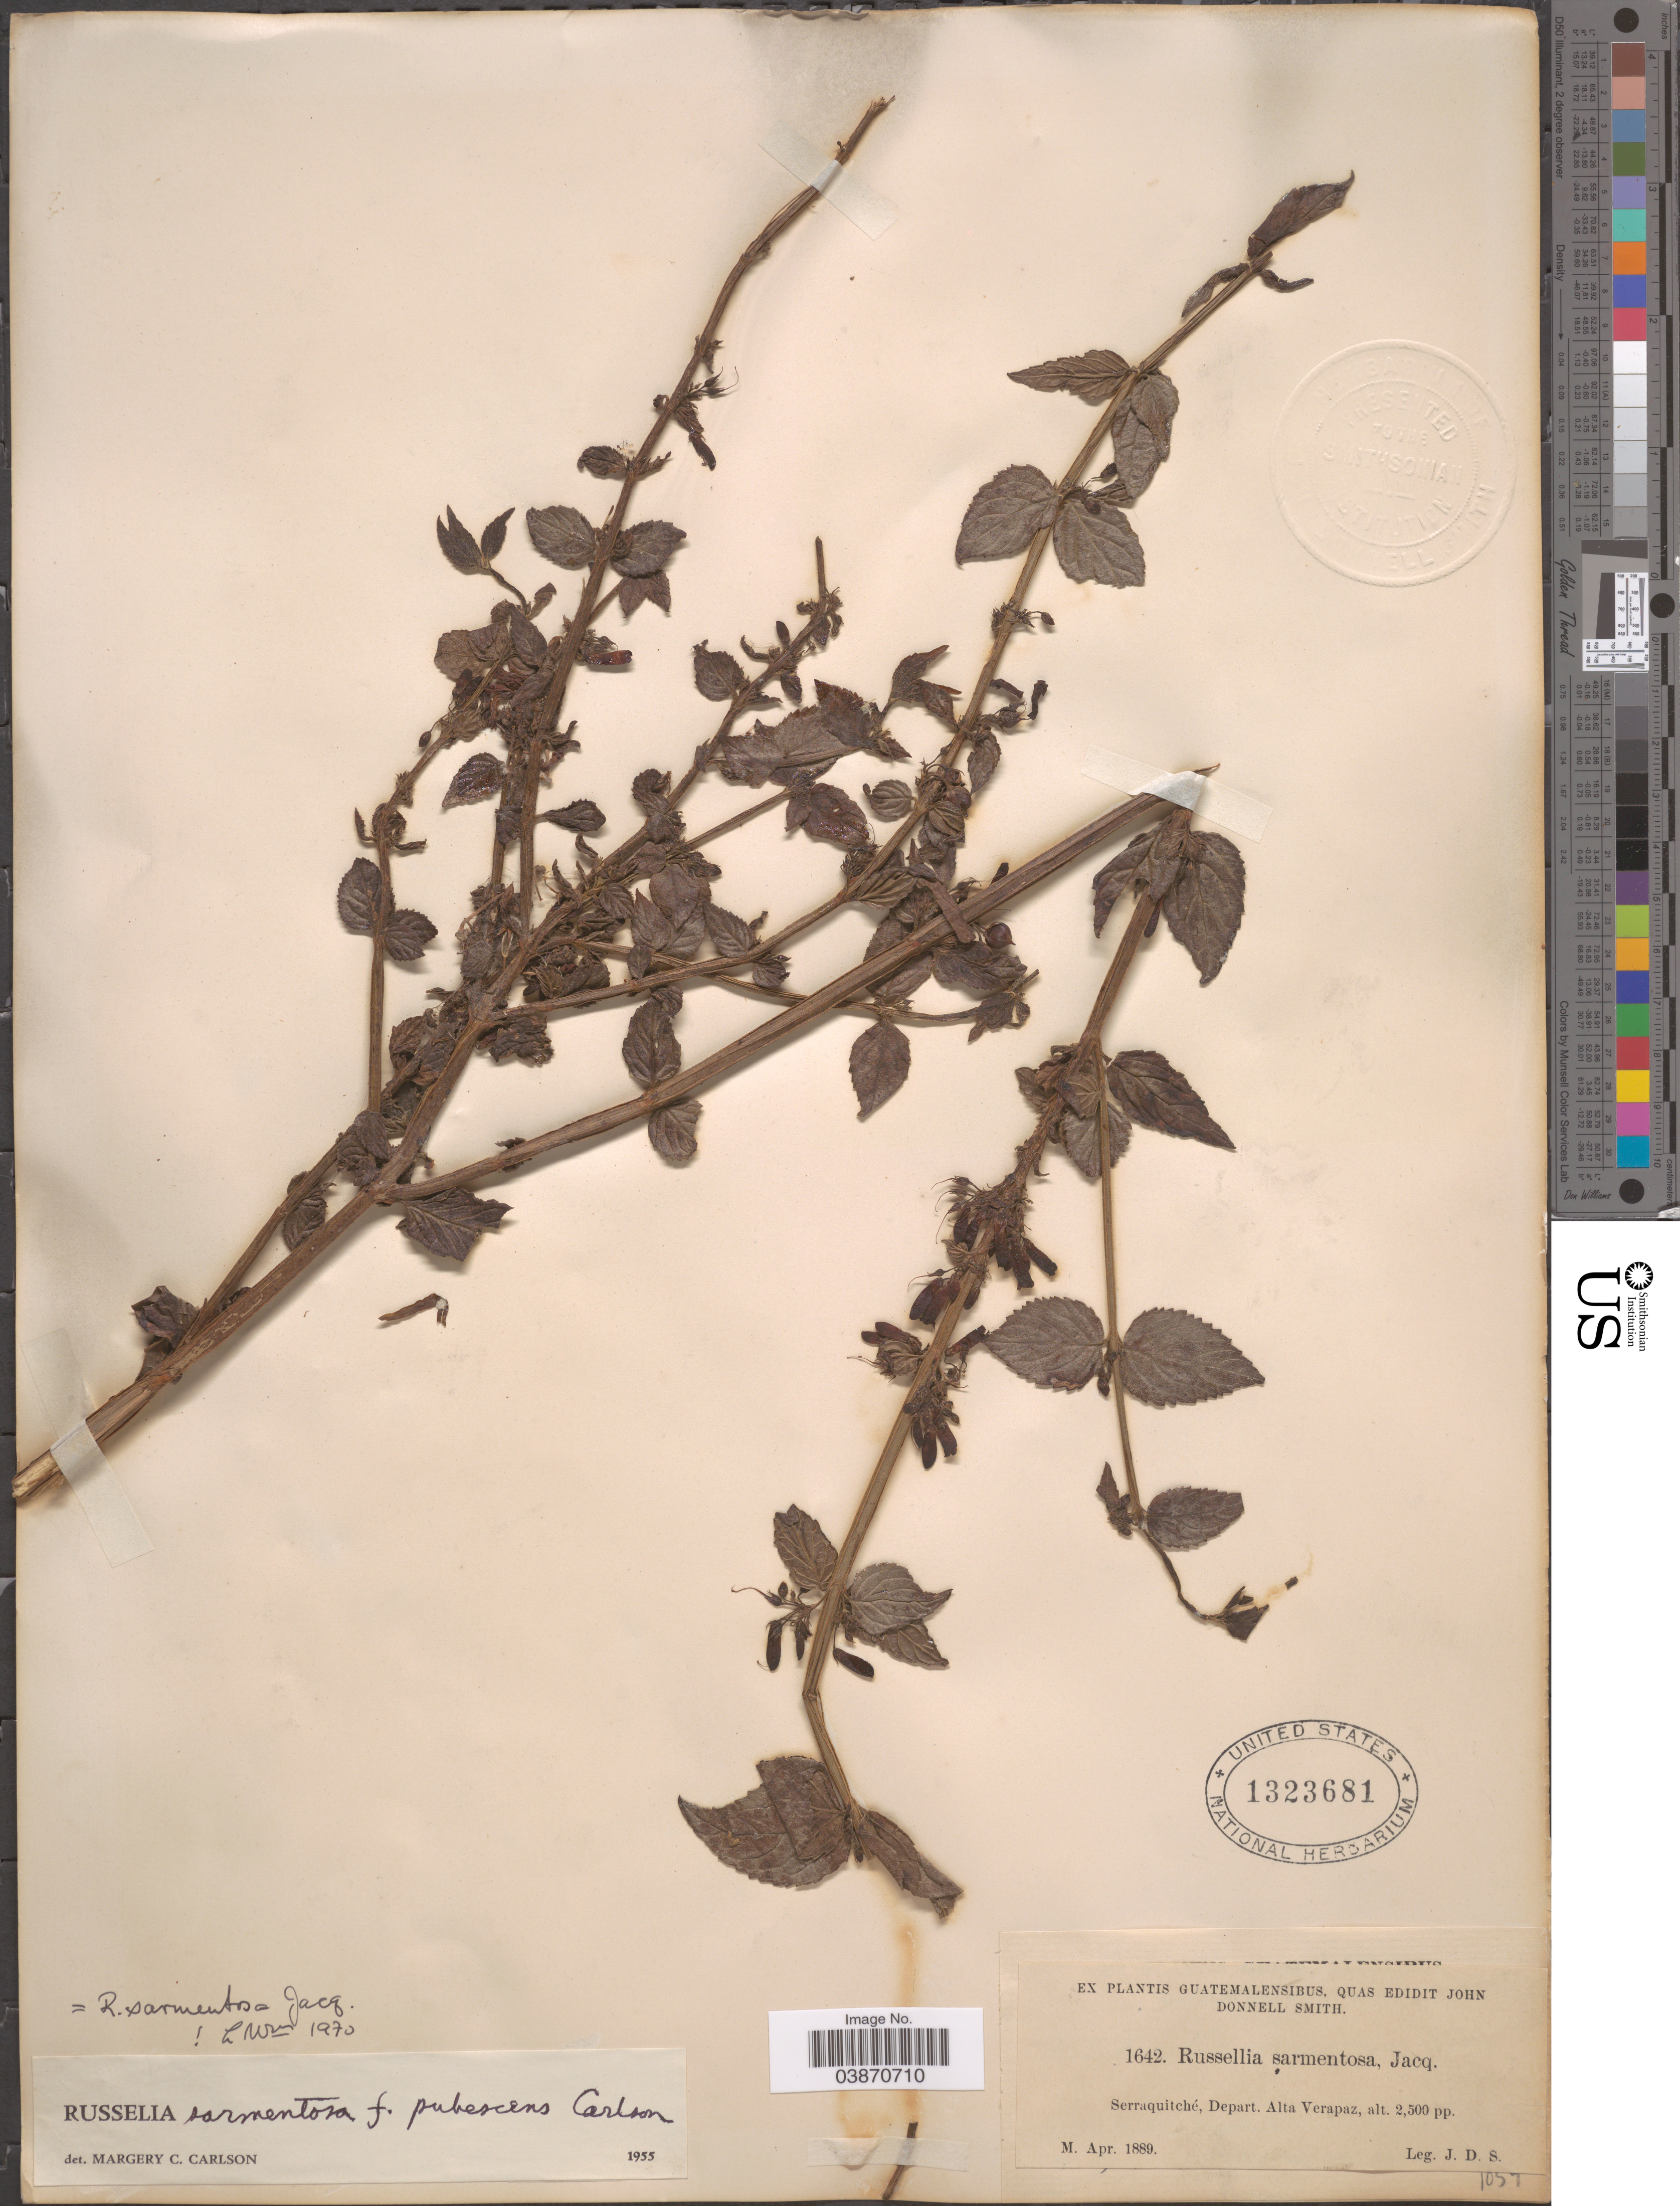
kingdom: Plantae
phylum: Tracheophyta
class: Magnoliopsida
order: Lamiales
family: Plantaginaceae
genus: Russelia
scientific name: Russelia sarmentosa f. pubescens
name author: Carlson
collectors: J. Donnell Smith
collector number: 1642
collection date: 1889-04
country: Guatemala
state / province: Alta Verapaz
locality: Serraquitché, Depart. Alta Verapaz.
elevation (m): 762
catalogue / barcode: US 1323681